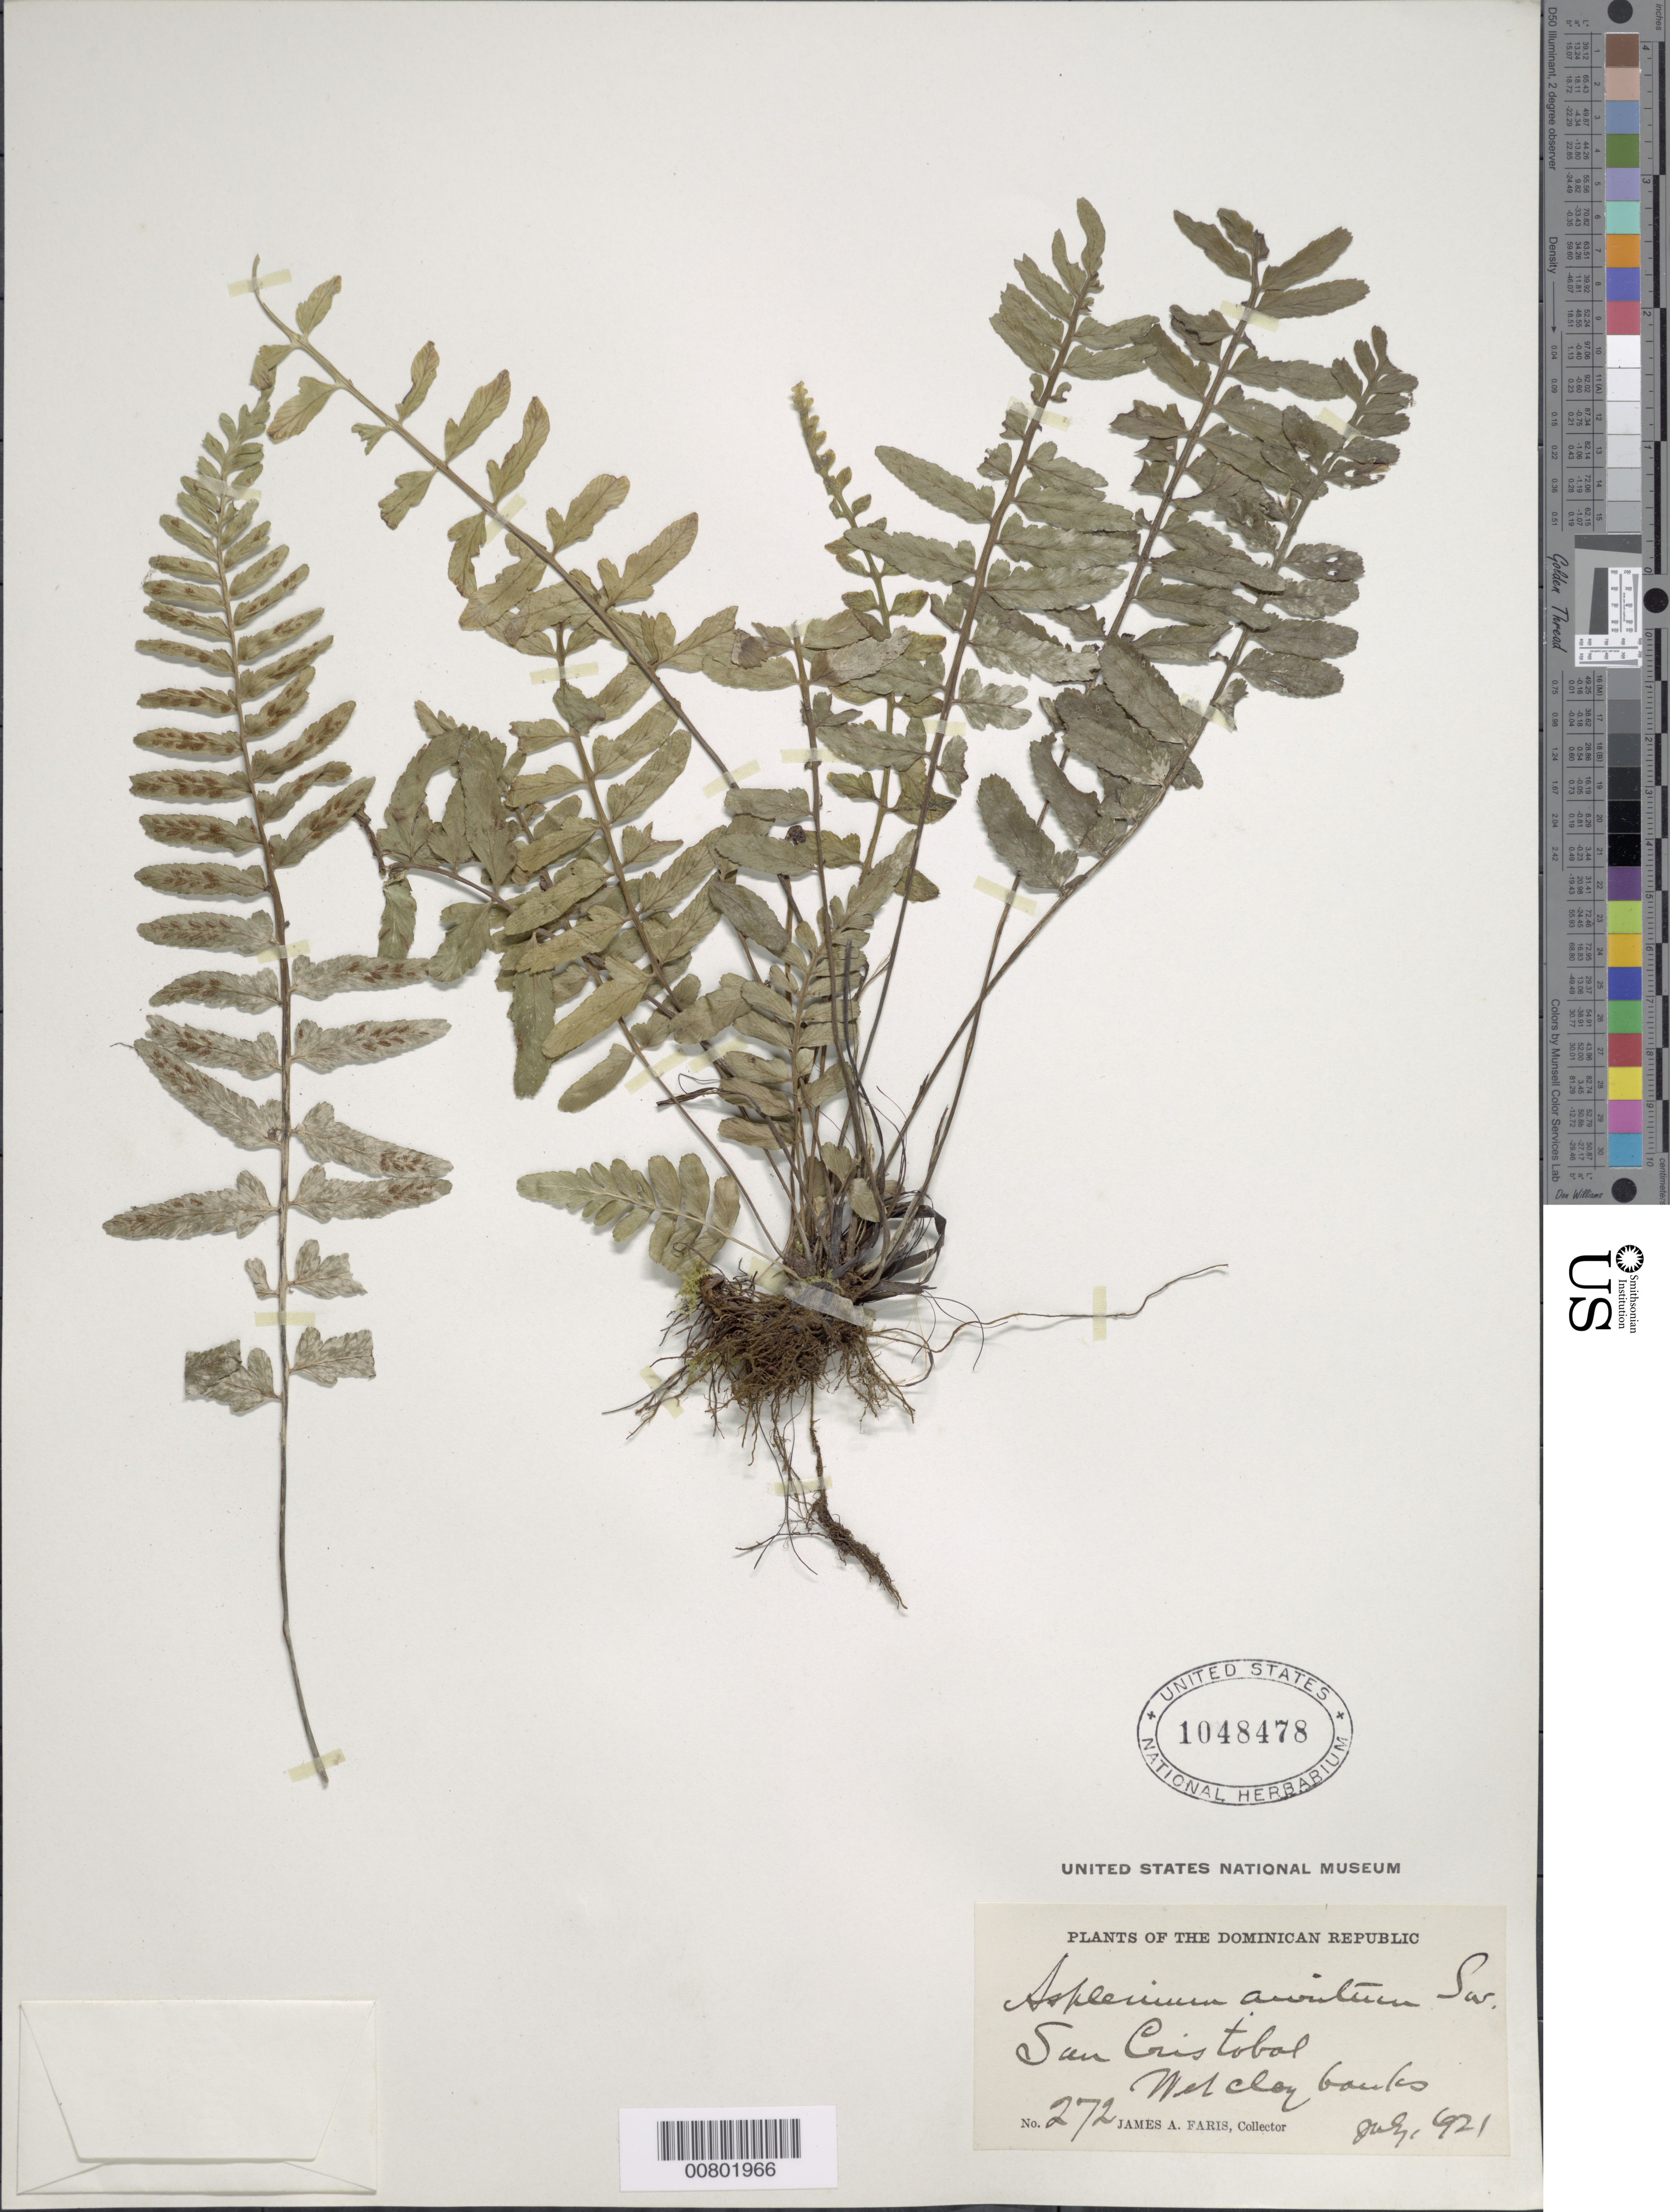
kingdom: Plantae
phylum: Tracheophyta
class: Polypodiopsida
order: Polypodiales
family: Aspleniaceae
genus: Asplenium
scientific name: Asplenium auritum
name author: Sw.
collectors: J. Faris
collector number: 272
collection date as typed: Jul 1921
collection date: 1921-07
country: Dominican Republic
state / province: San Cristóbal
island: Hispaniola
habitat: Wet clay banks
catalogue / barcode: US 1048478